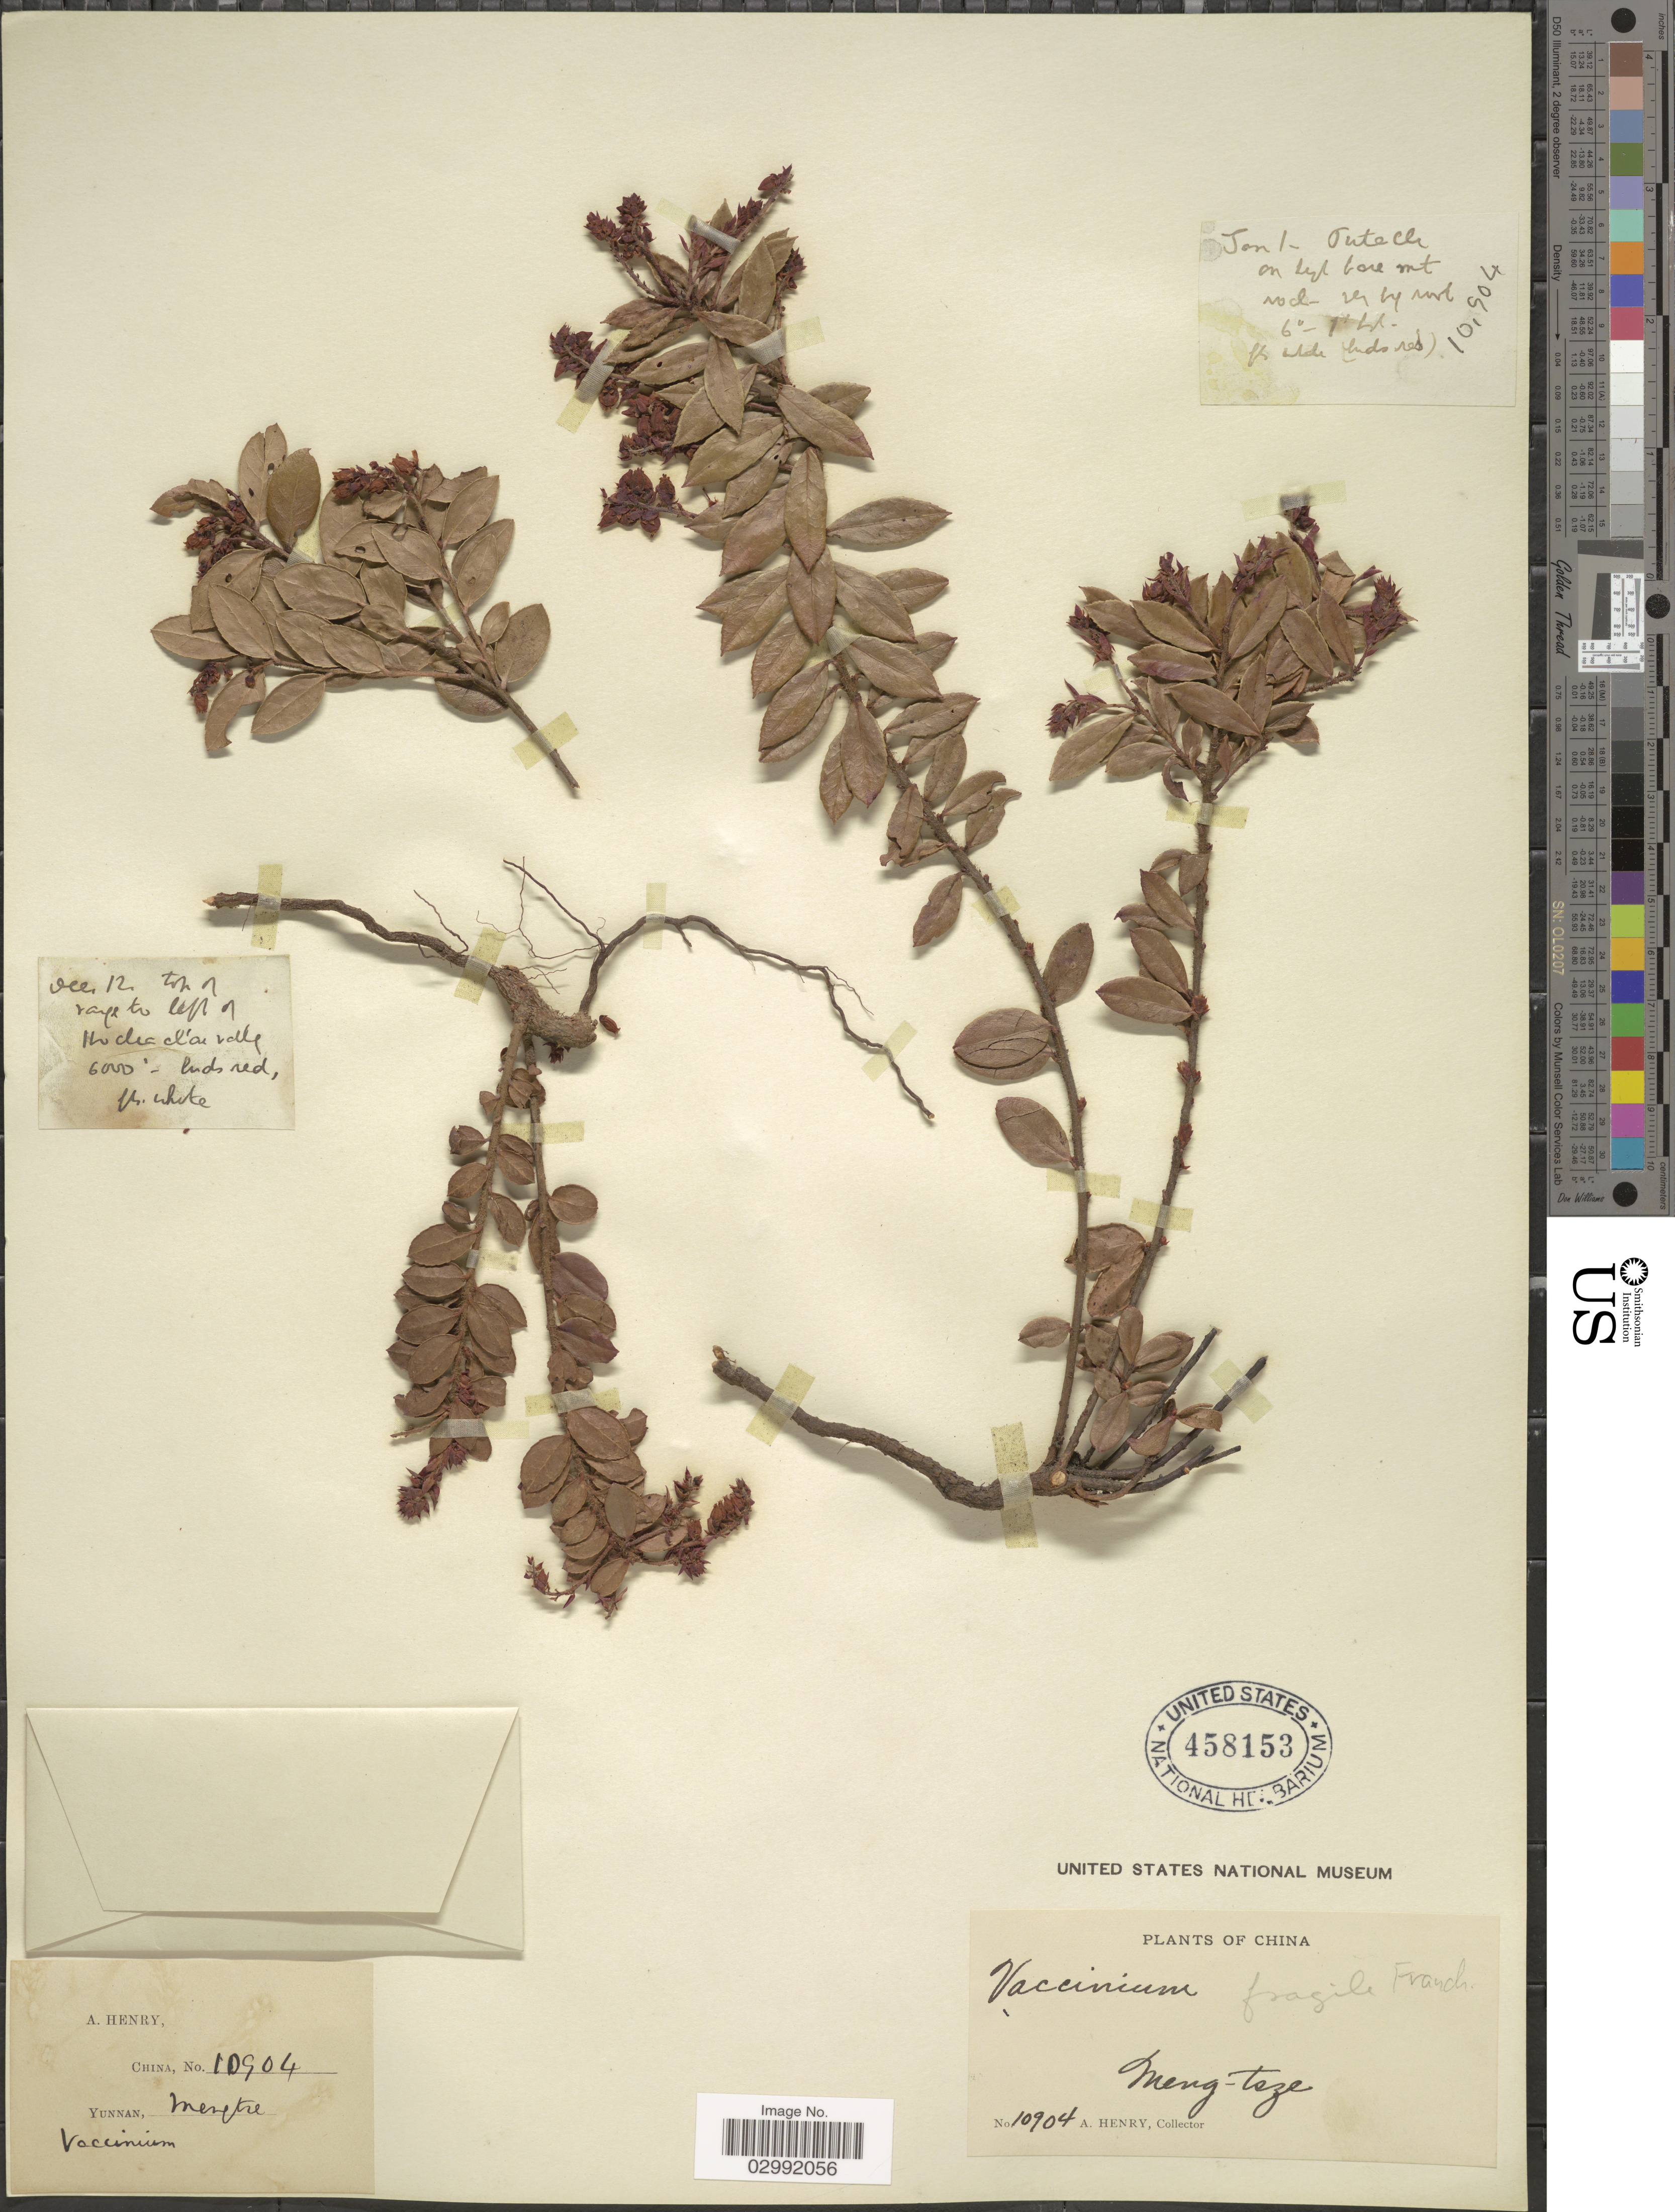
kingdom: Plantae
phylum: Tracheophyta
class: Magnoliopsida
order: Ericales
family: Ericaceae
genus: Vaccinium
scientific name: Vaccinium fragile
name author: Franch.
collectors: A. Henry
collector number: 10904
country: China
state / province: Yunnan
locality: Meng-tsze.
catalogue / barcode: US 458153